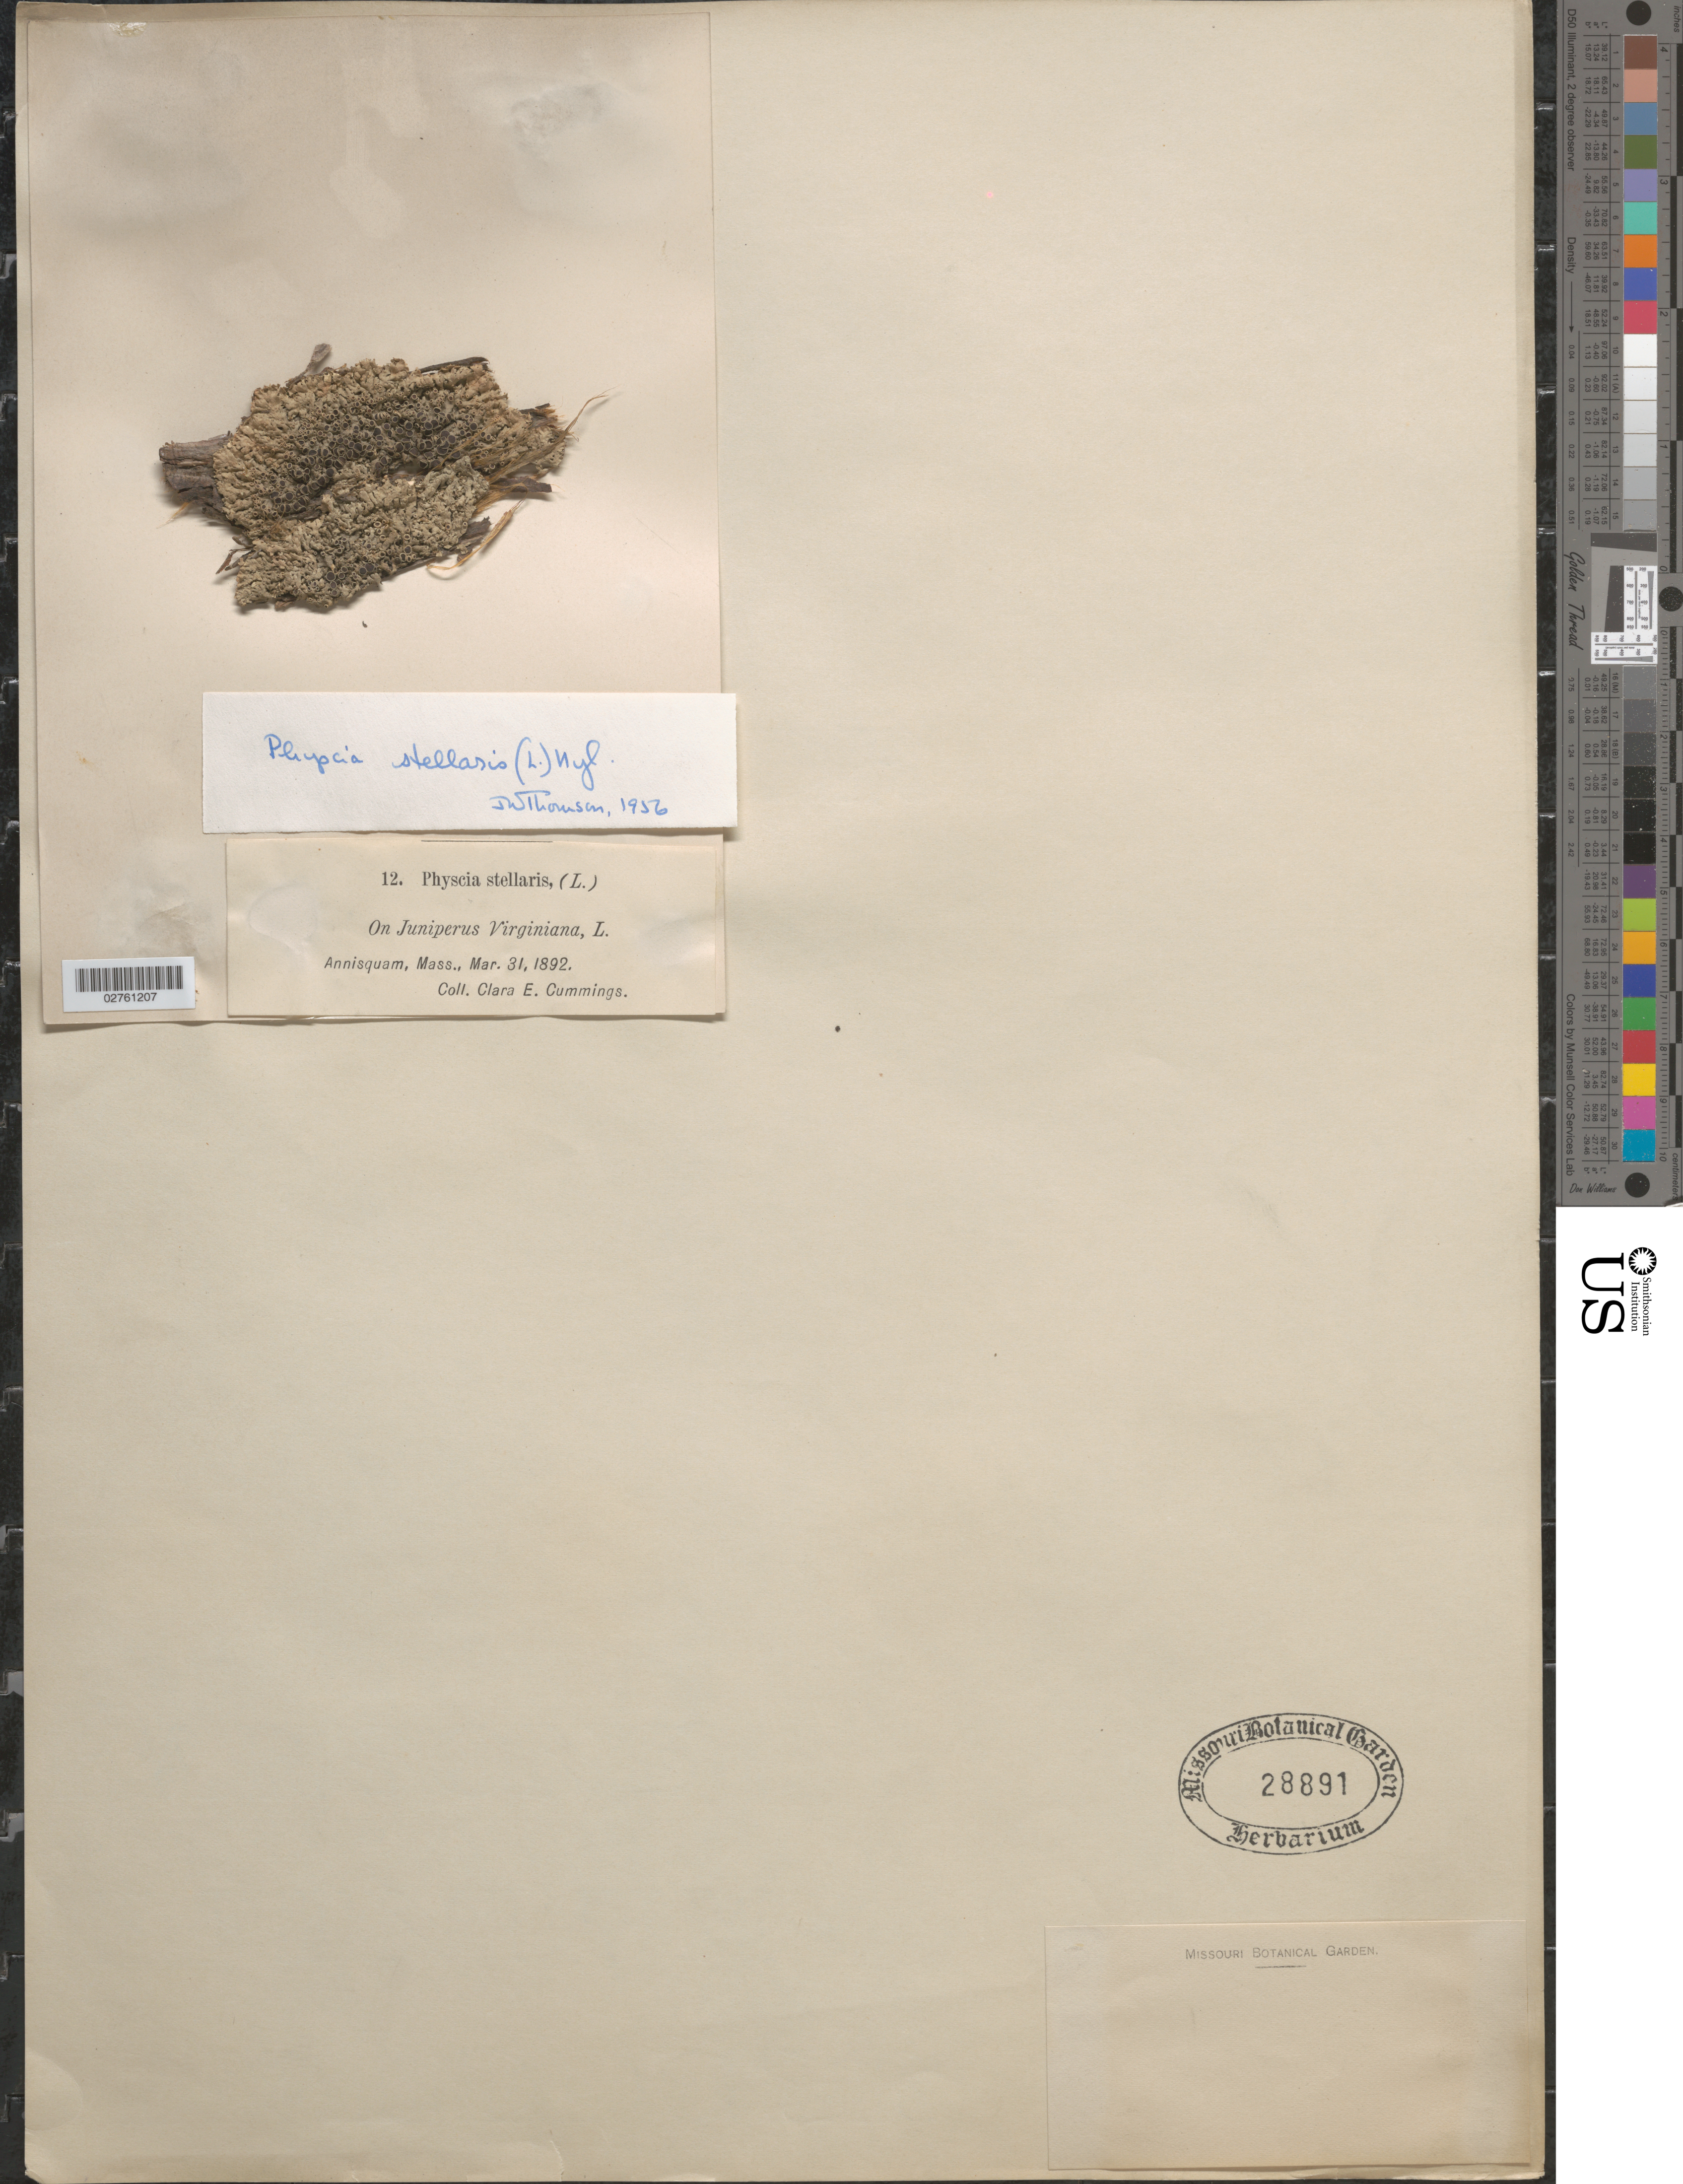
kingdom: Fungi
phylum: Ascomycota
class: Lecanoromycetes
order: Caliciales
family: Physciaceae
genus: Physcia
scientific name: Physcia stellaris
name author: (L.) Nyl.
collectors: C. Cummings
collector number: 12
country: United States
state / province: Massachusetts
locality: Annisquam.